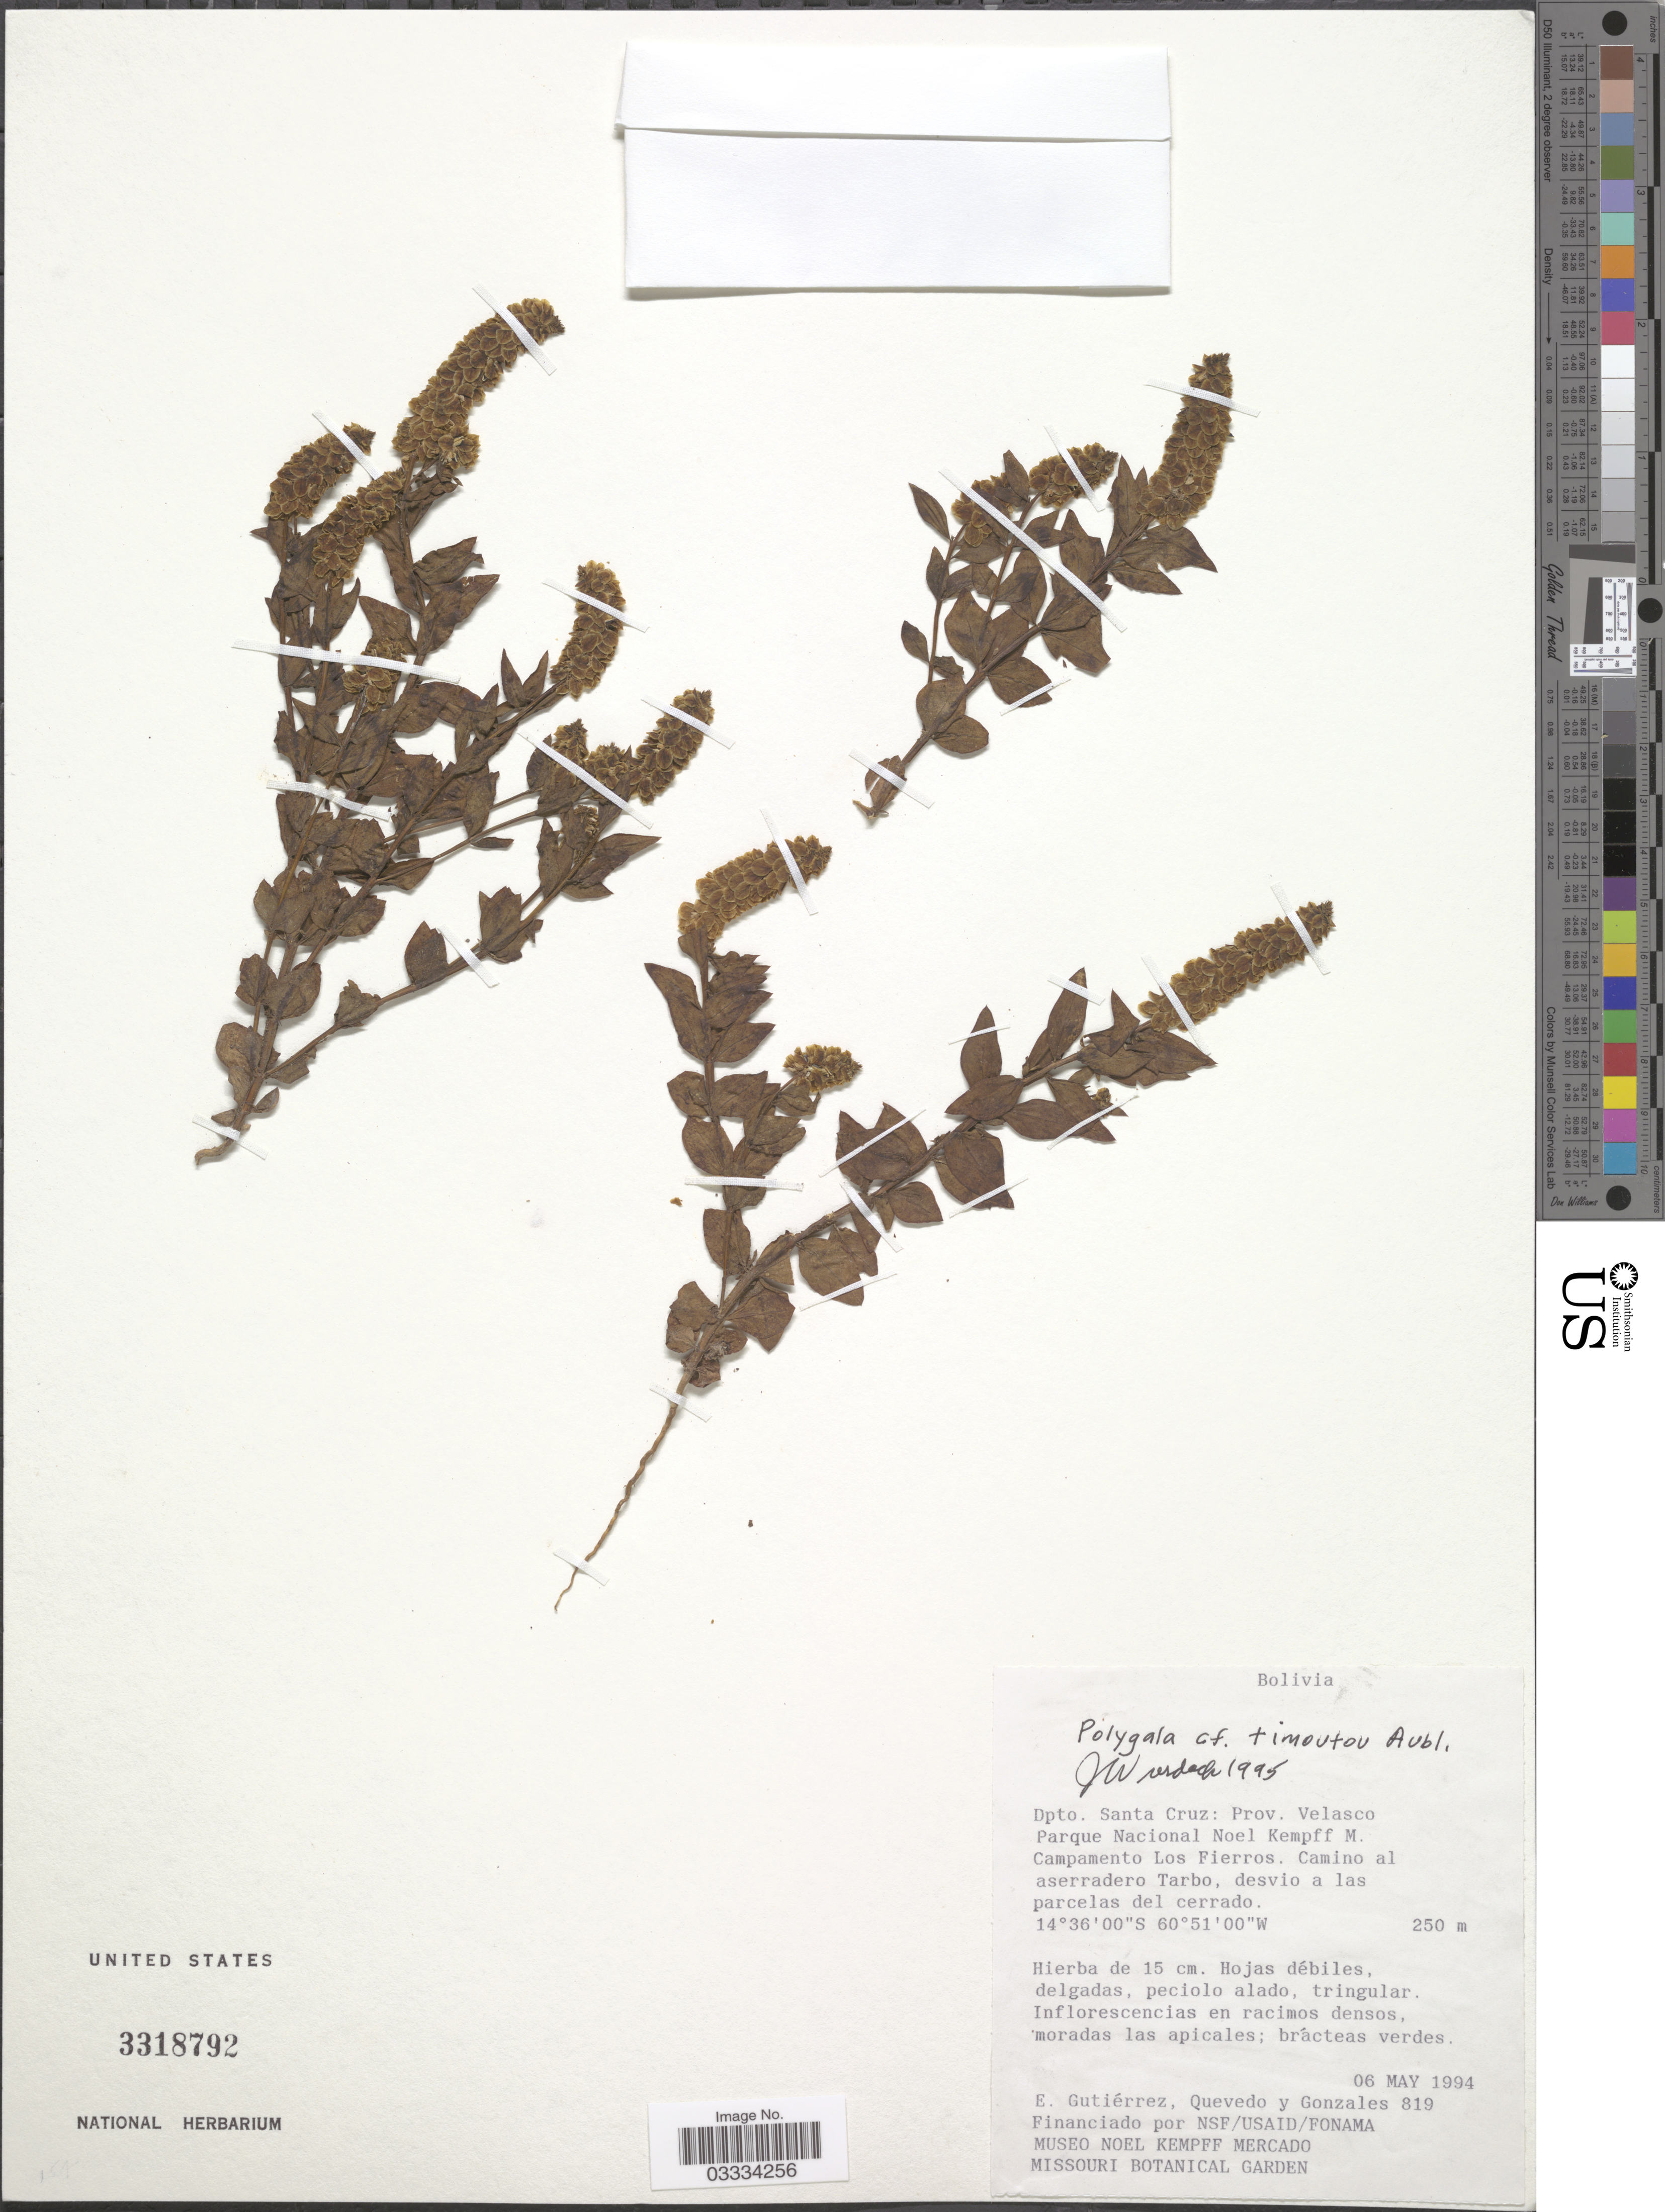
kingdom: Plantae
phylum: Tracheophyta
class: Magnoliopsida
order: Fabales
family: Polygalaceae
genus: Polygala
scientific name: Polygala timoutou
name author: Aubl.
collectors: E. Gutiérrez, -- Quevedo & Gonzales, --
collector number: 819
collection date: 1994-05-06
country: Bolivia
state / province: Santa Cruz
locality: Dpto. Santa Cruz: Prov. Velasco Parque Nacional Noel Kempff M. Campamento Los Fierros. Camino al asserradero Tarbo, desvio a las parcelas del cerrado.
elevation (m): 250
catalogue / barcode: US 3318792